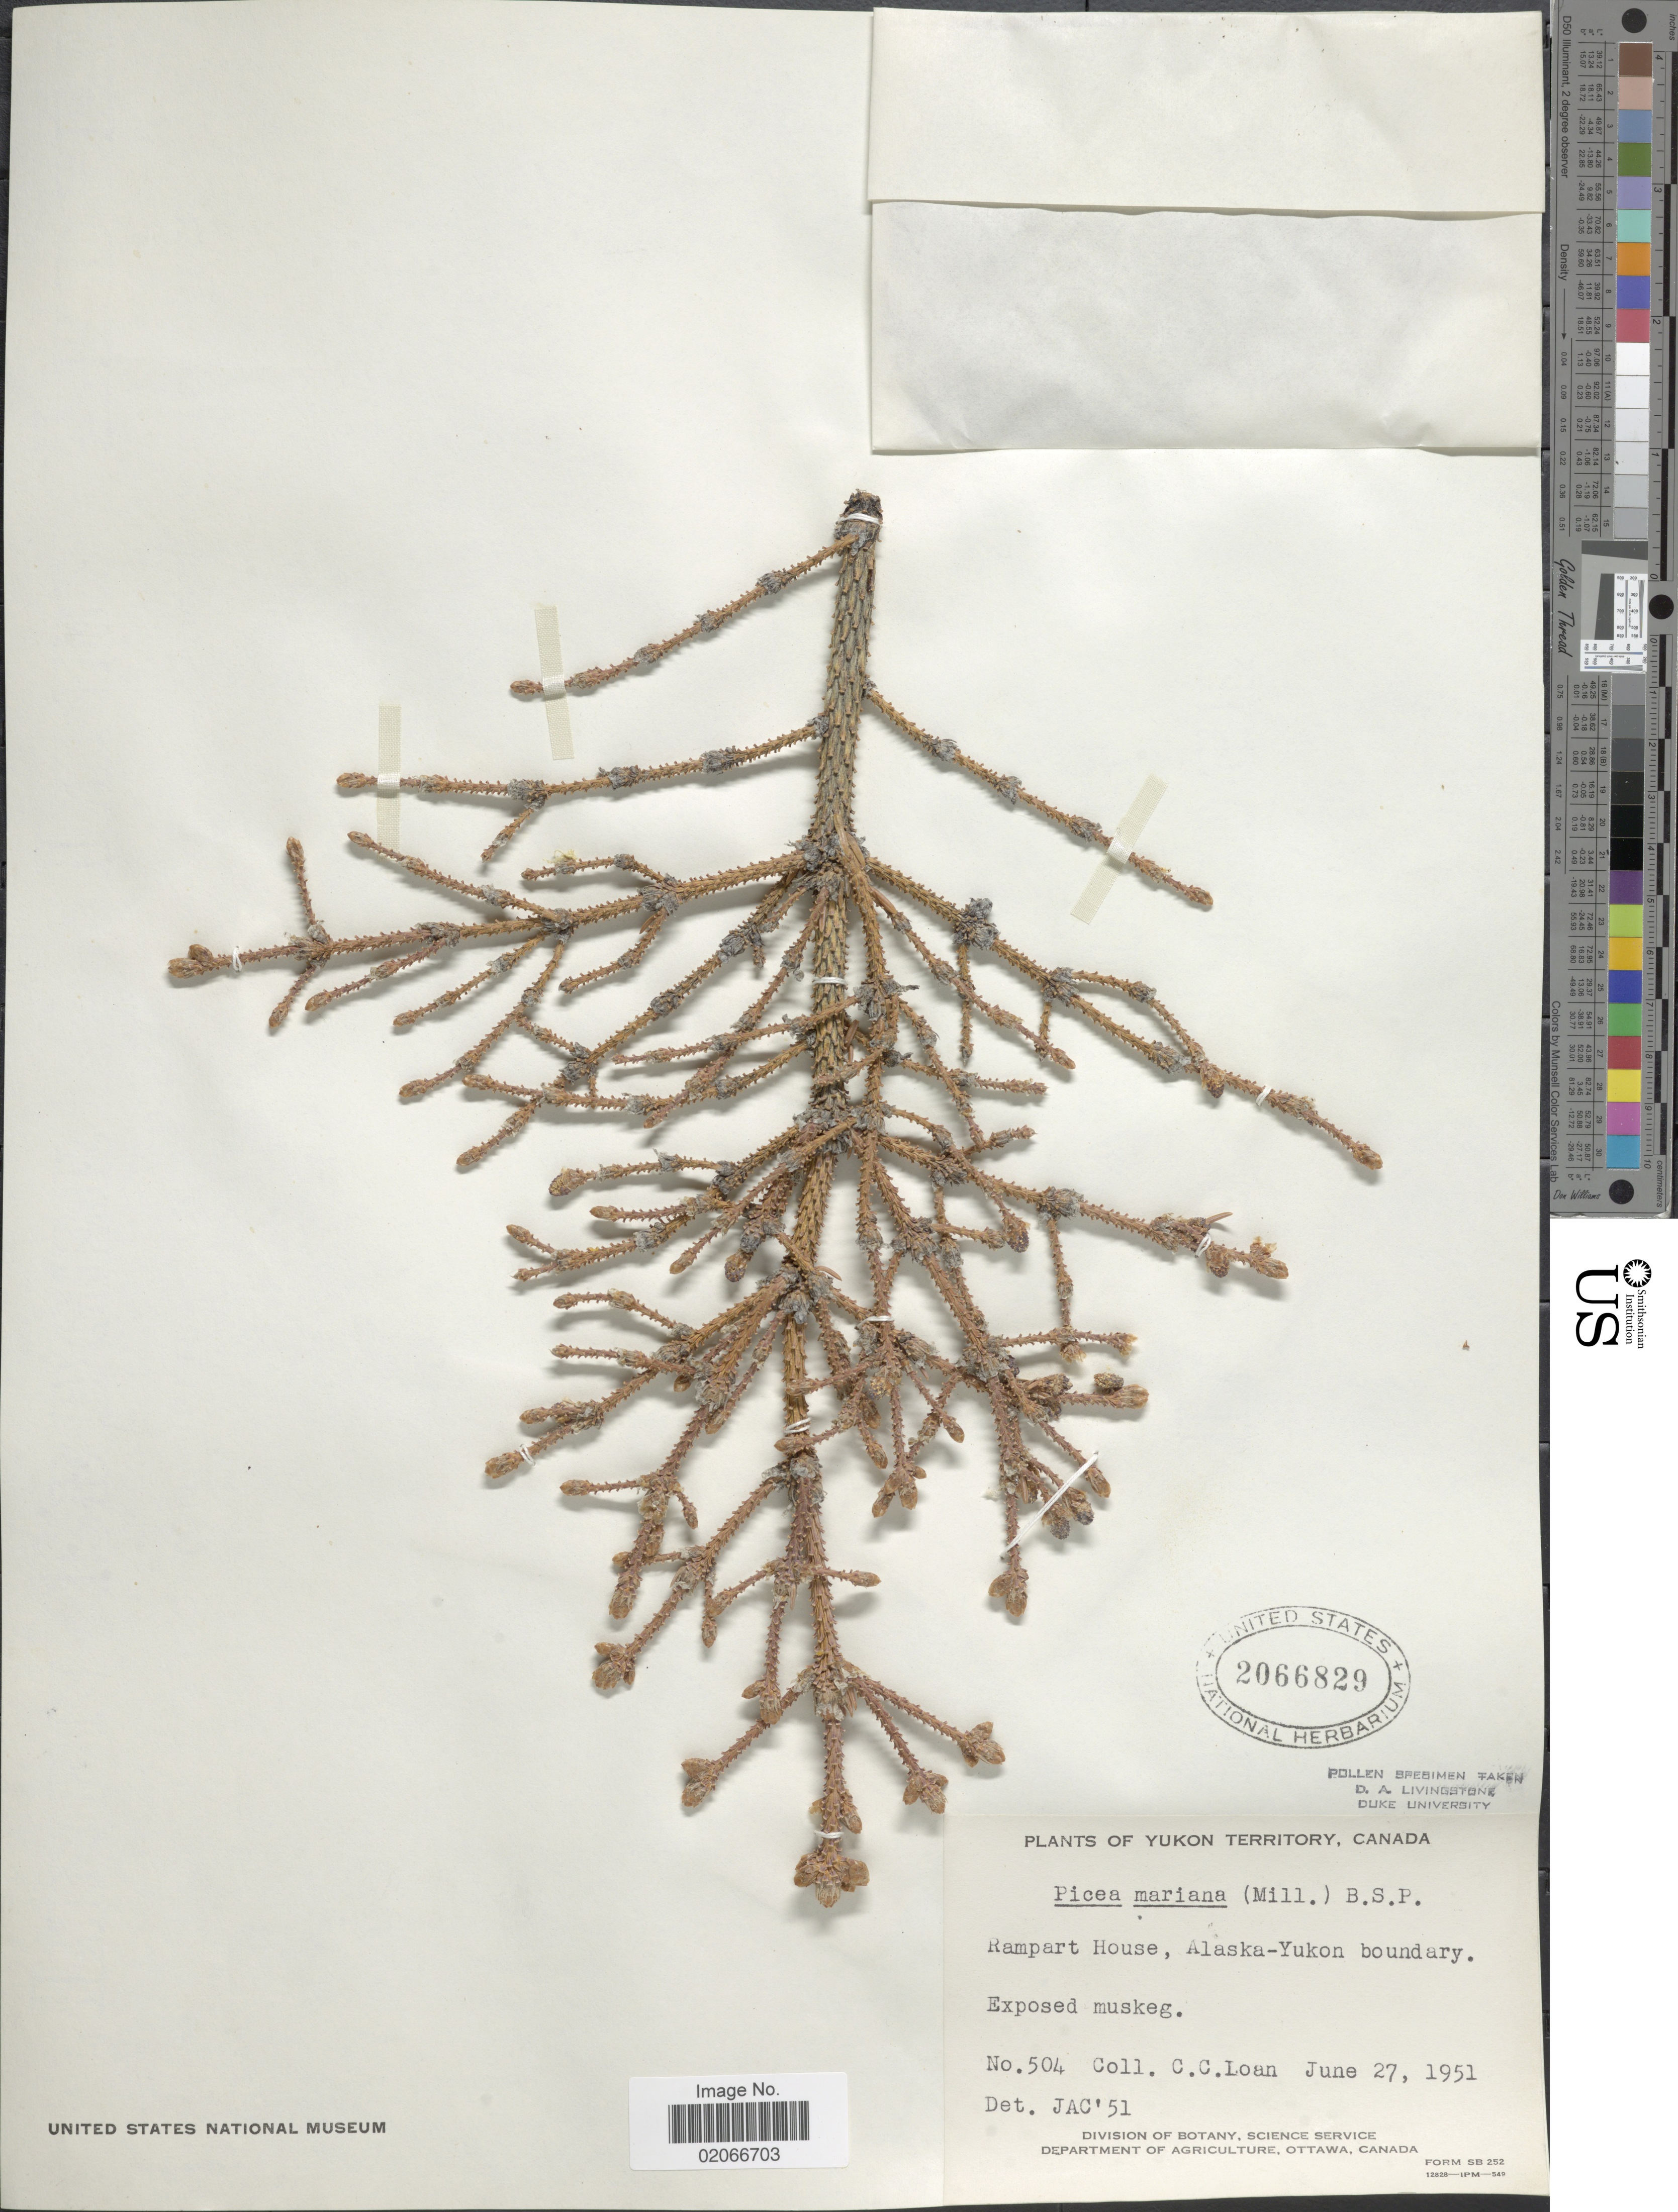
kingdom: Plantae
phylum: Tracheophyta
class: Pinopsida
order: Pinales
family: Pinaceae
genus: Picea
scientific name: Picea mariana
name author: (Mill.) Britton, Stearns & Poggenb.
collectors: C. Loan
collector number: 504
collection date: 1951-06-27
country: Canada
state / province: Yukon Territory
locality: Rampart House, Alaska-Yukon boundary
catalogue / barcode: US 2066829